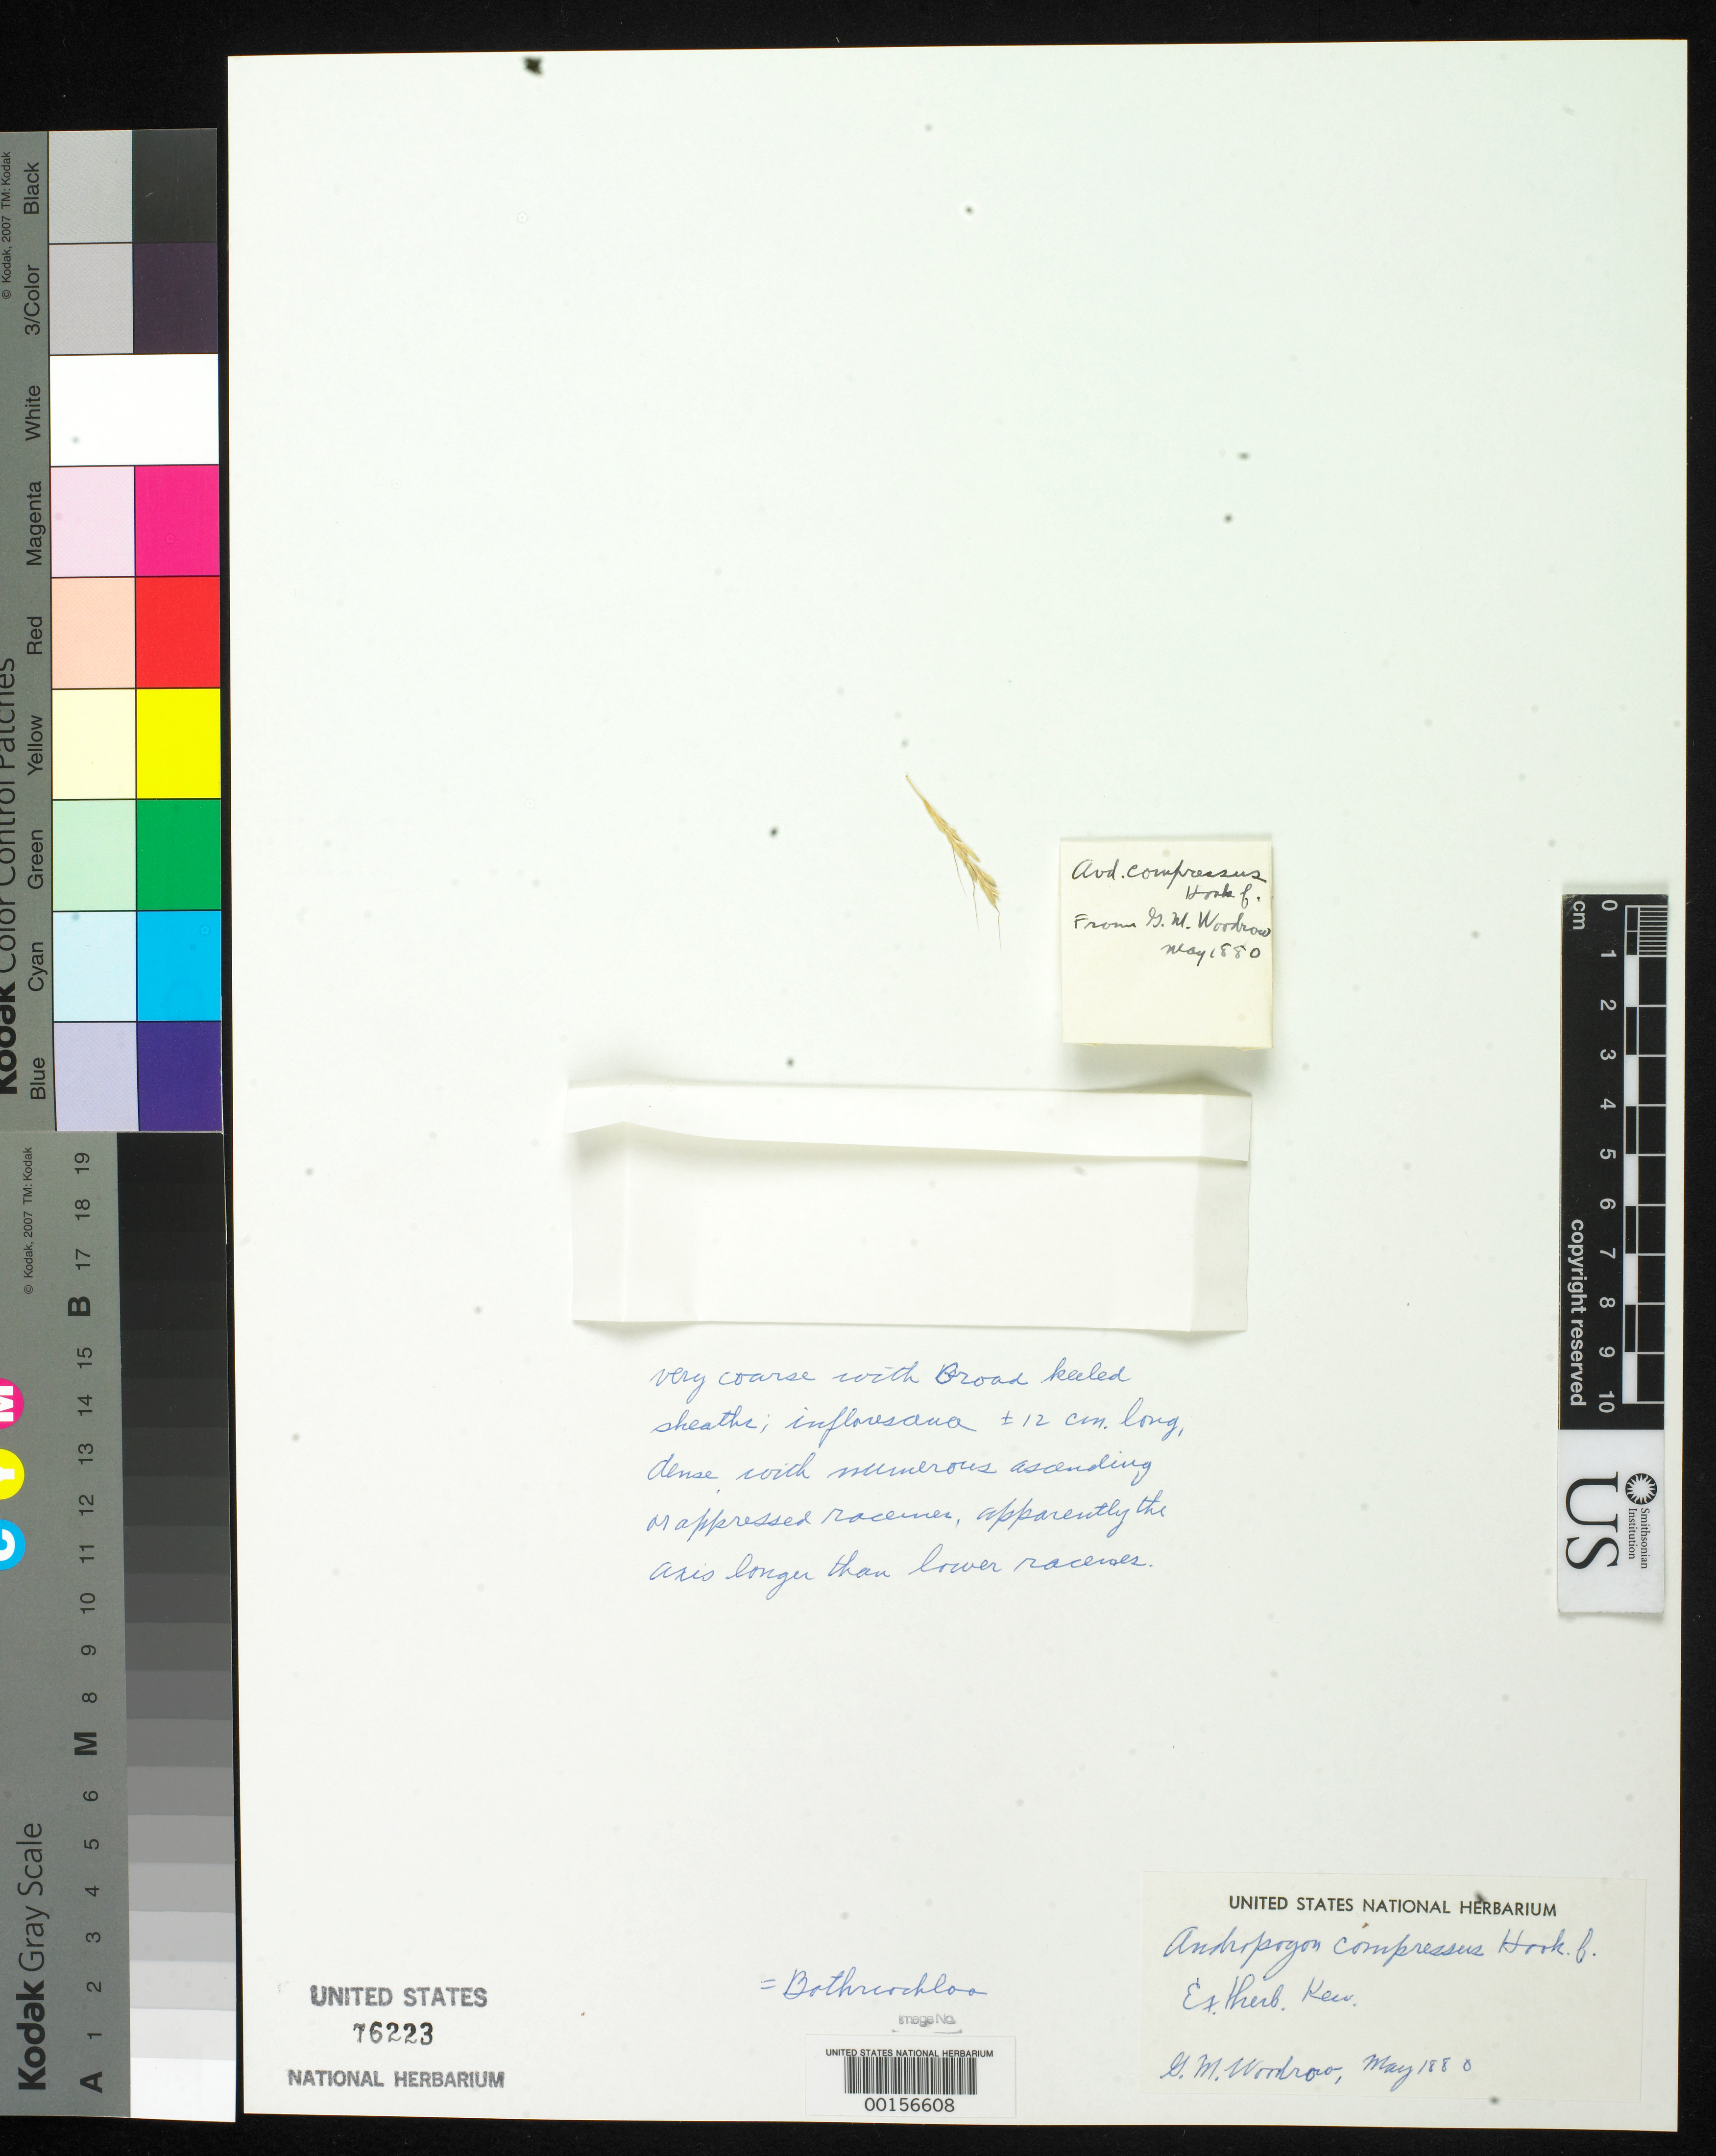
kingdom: Plantae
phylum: Tracheophyta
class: Liliopsida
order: Poales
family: Poaceae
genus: Andropogon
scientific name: Andropogon compressus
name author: Hook. f.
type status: Type Fragment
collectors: G. Woodrow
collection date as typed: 1880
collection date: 1880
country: India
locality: Lisboa, the Deccan.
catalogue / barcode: US 76223